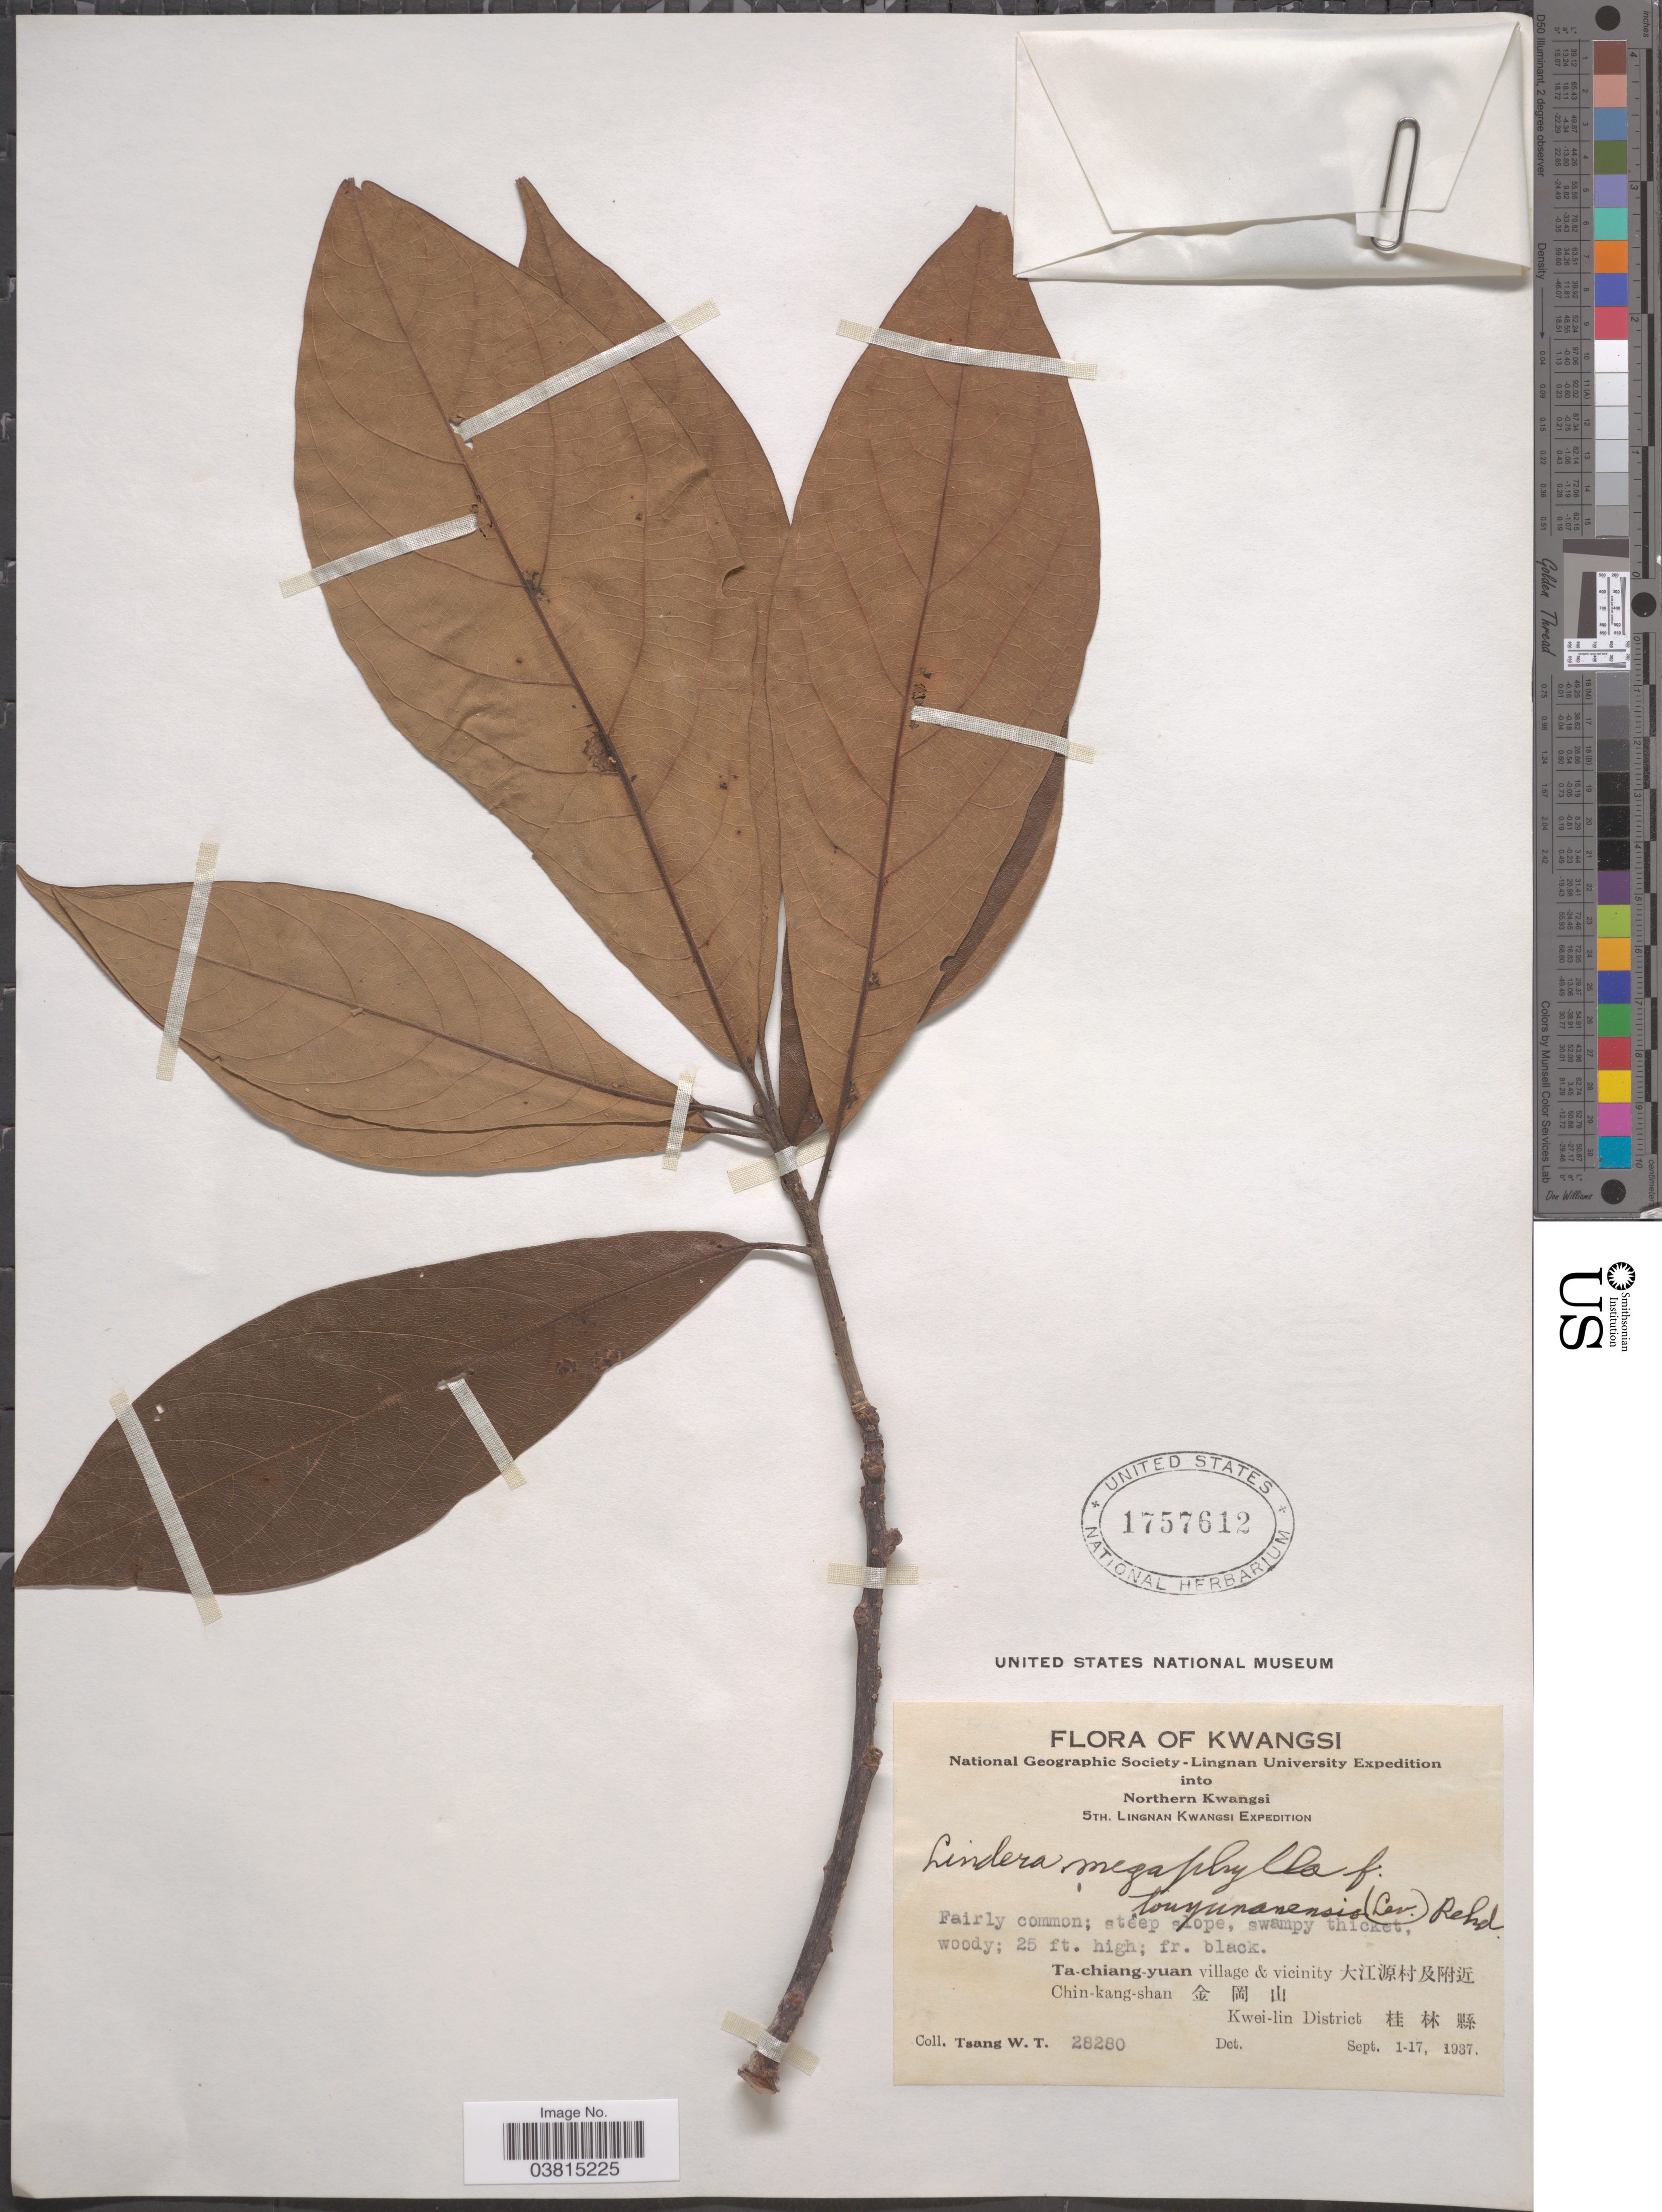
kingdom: Plantae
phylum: Tracheophyta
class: Magnoliopsida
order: Laurales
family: Lauraceae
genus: Lindera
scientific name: Lindera megaphylla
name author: Hemsl.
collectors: W. T. Tsang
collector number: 28280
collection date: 1937-09-01/1937-09-17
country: China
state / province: Guangxi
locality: Kwangsi. Northern Kwangsi. Ta-chiang-yuan village & vicinity X. Chin-kang-shan X. Kwei-lin District X.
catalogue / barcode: US 1757612